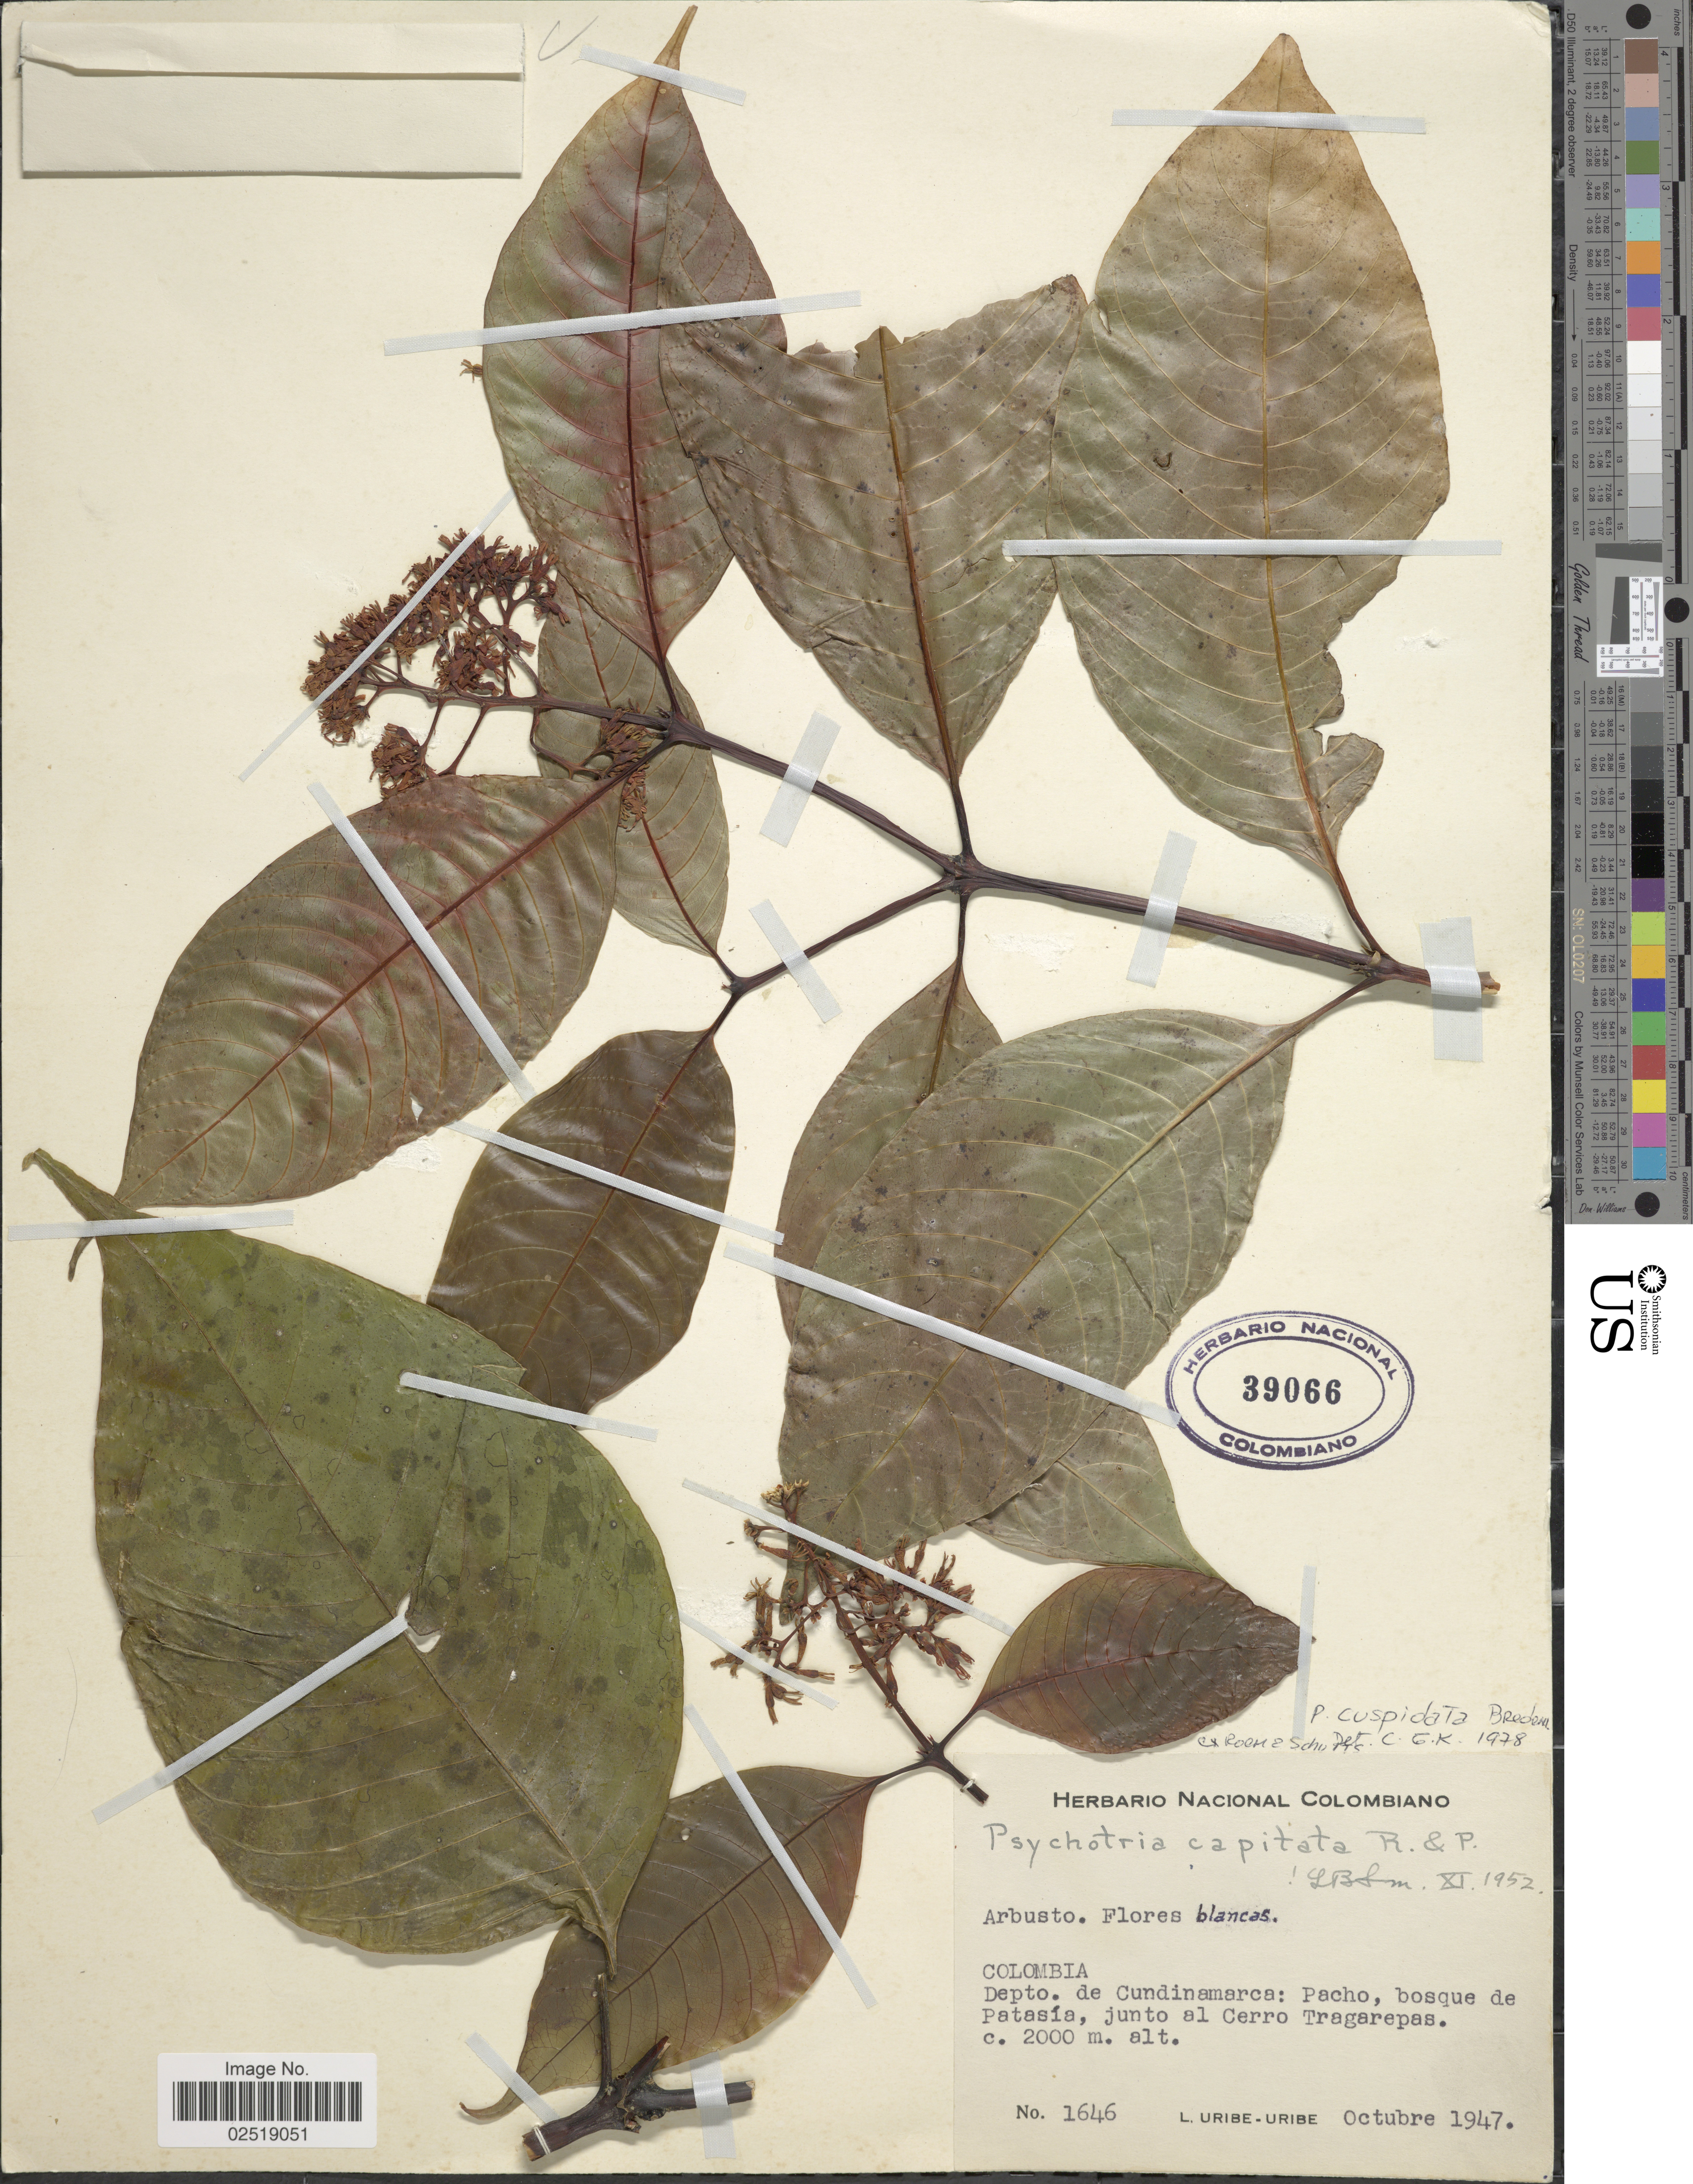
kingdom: Plantae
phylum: Tracheophyta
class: Magnoliopsida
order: Gentianales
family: Rubiaceae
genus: Psychotria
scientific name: Psychotria cuspidata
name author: Bredem. ex Schult.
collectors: L. Uribe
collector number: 1646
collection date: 1947-10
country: Colombia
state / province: Cundinamarca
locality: Depto. de Cundinamarca: Pacho, bosque de Patasia, junto al Cerro Tragarepas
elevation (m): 2000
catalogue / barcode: US 39066